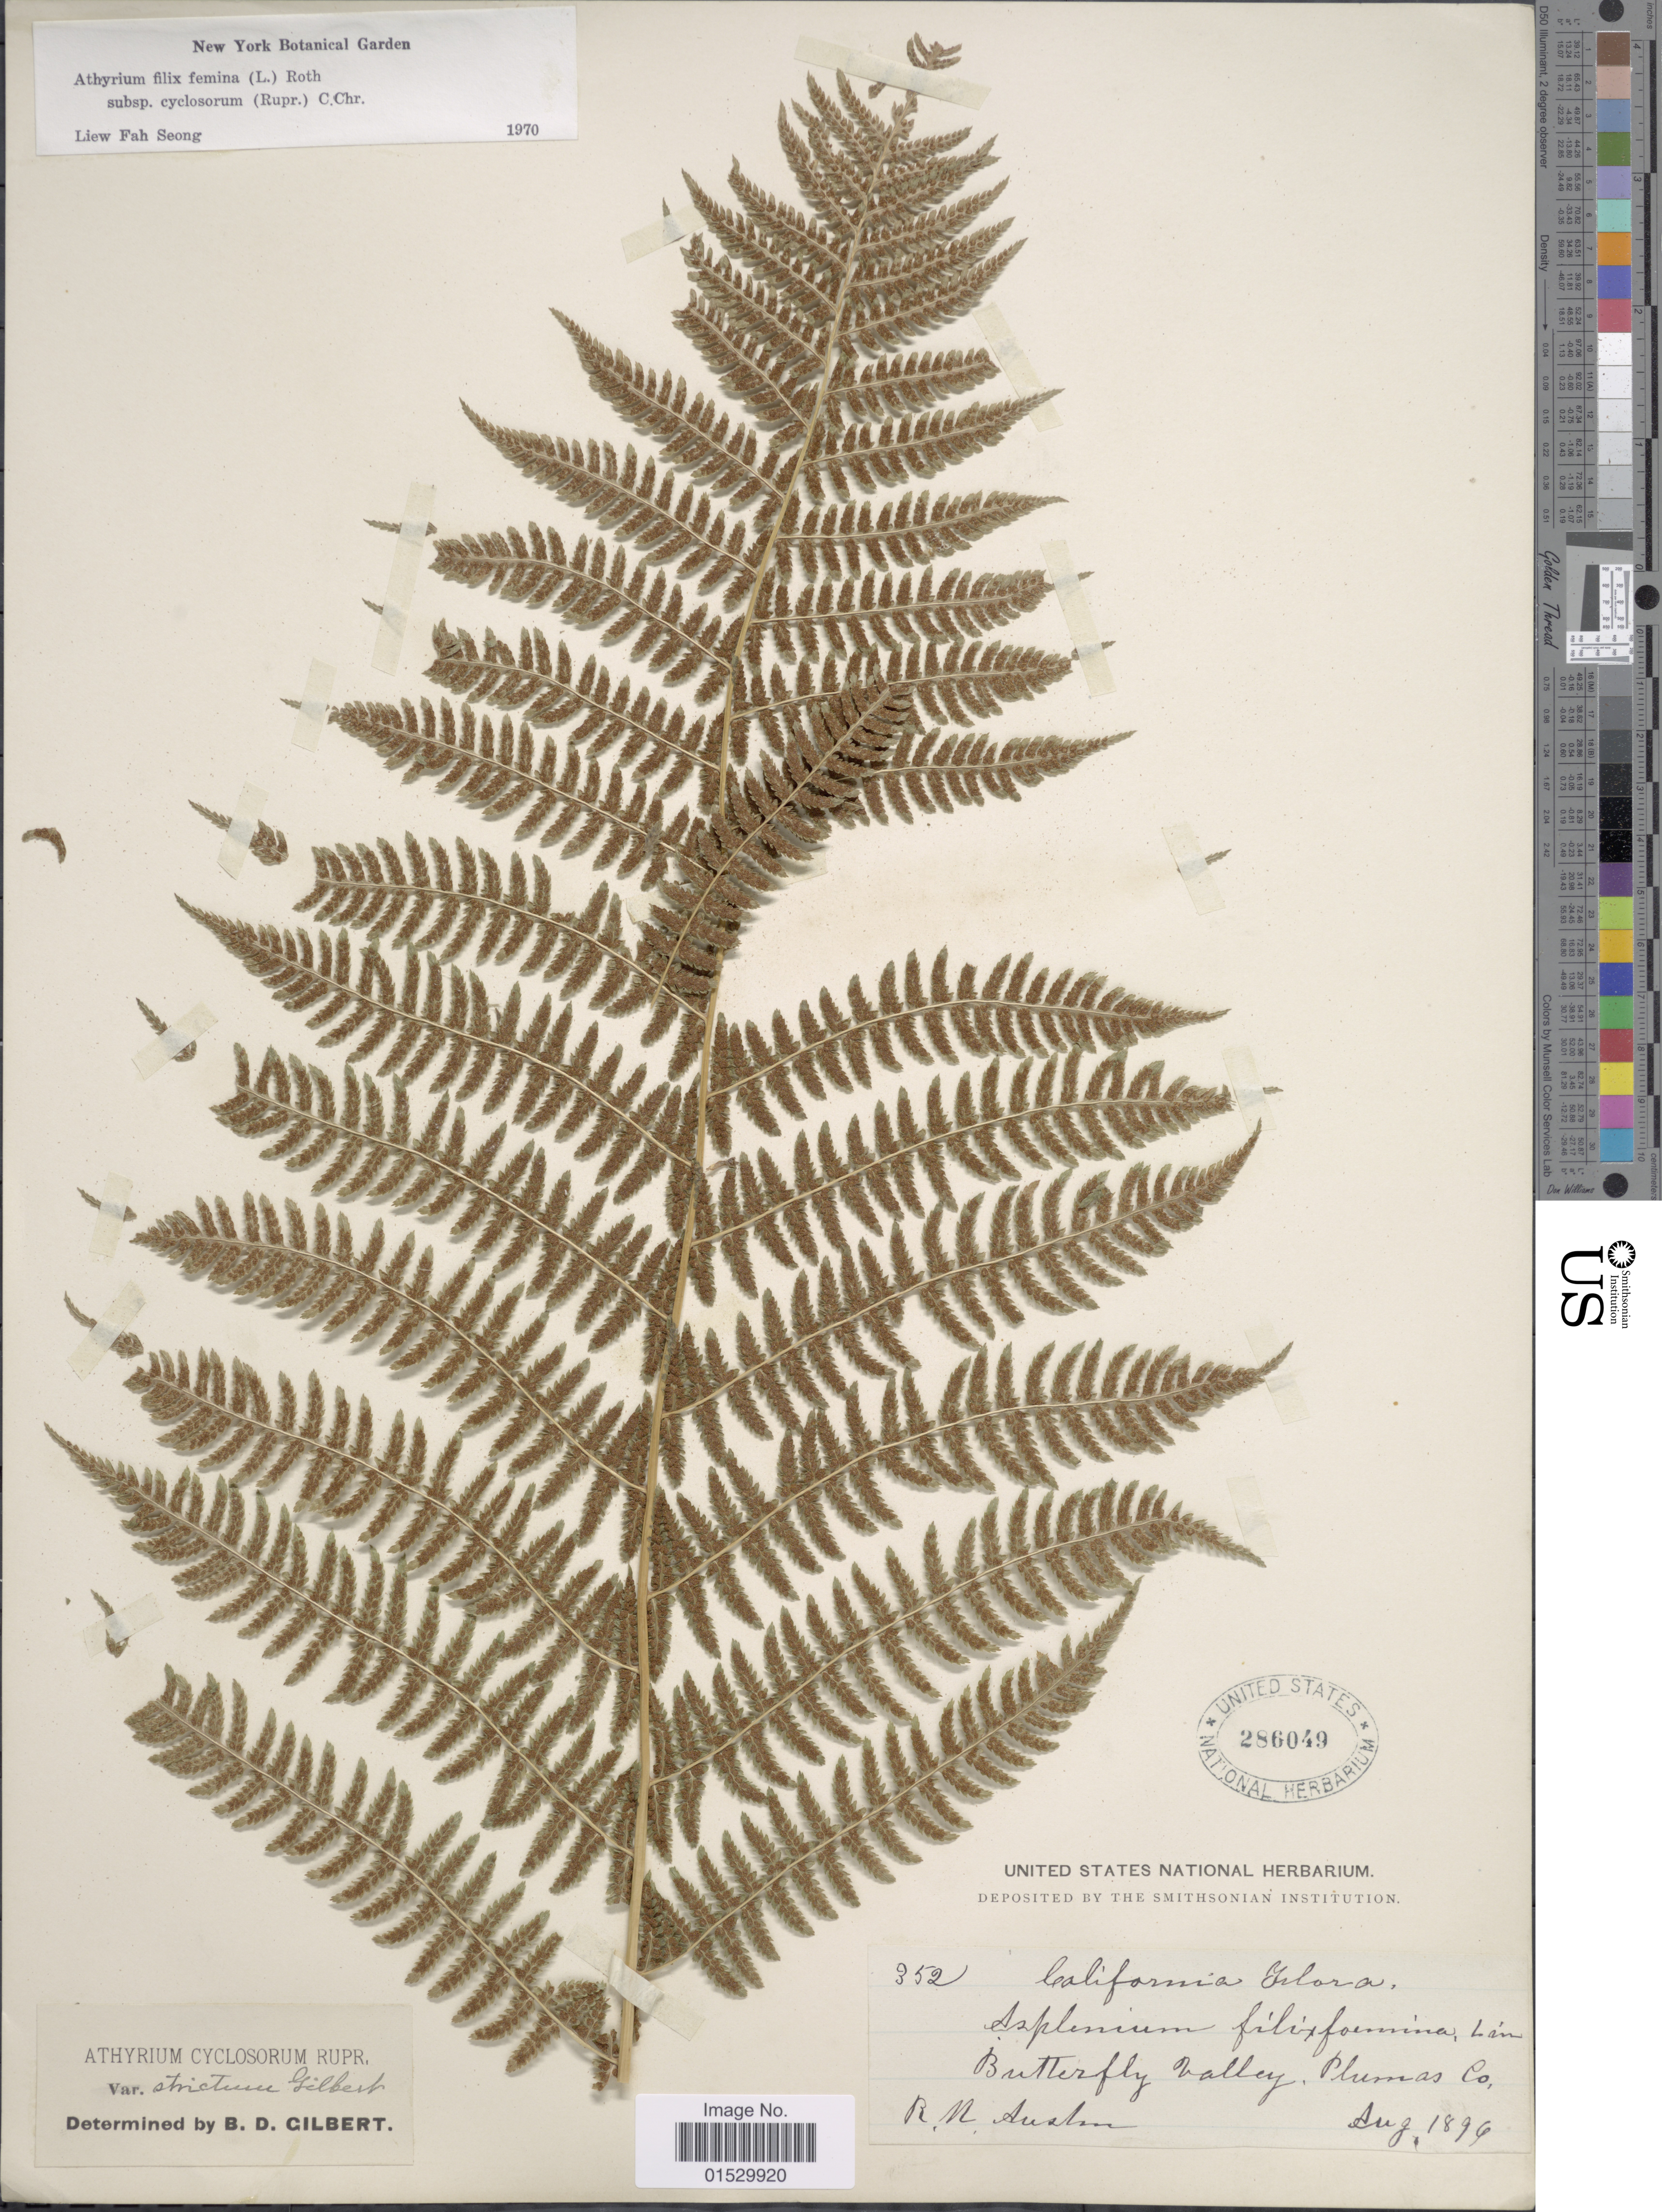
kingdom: Plantae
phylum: Tracheophyta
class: Polypodiopsida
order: Polypodiales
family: Athyriaceae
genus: Athyrium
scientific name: Athyrium filix-femina subsp. cyclosorum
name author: (Rupr.) C. Chr.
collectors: R. Austin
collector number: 352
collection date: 1896-08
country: United States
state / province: California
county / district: Plumas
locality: Butterfly Valley, Plumas County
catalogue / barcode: US 286049